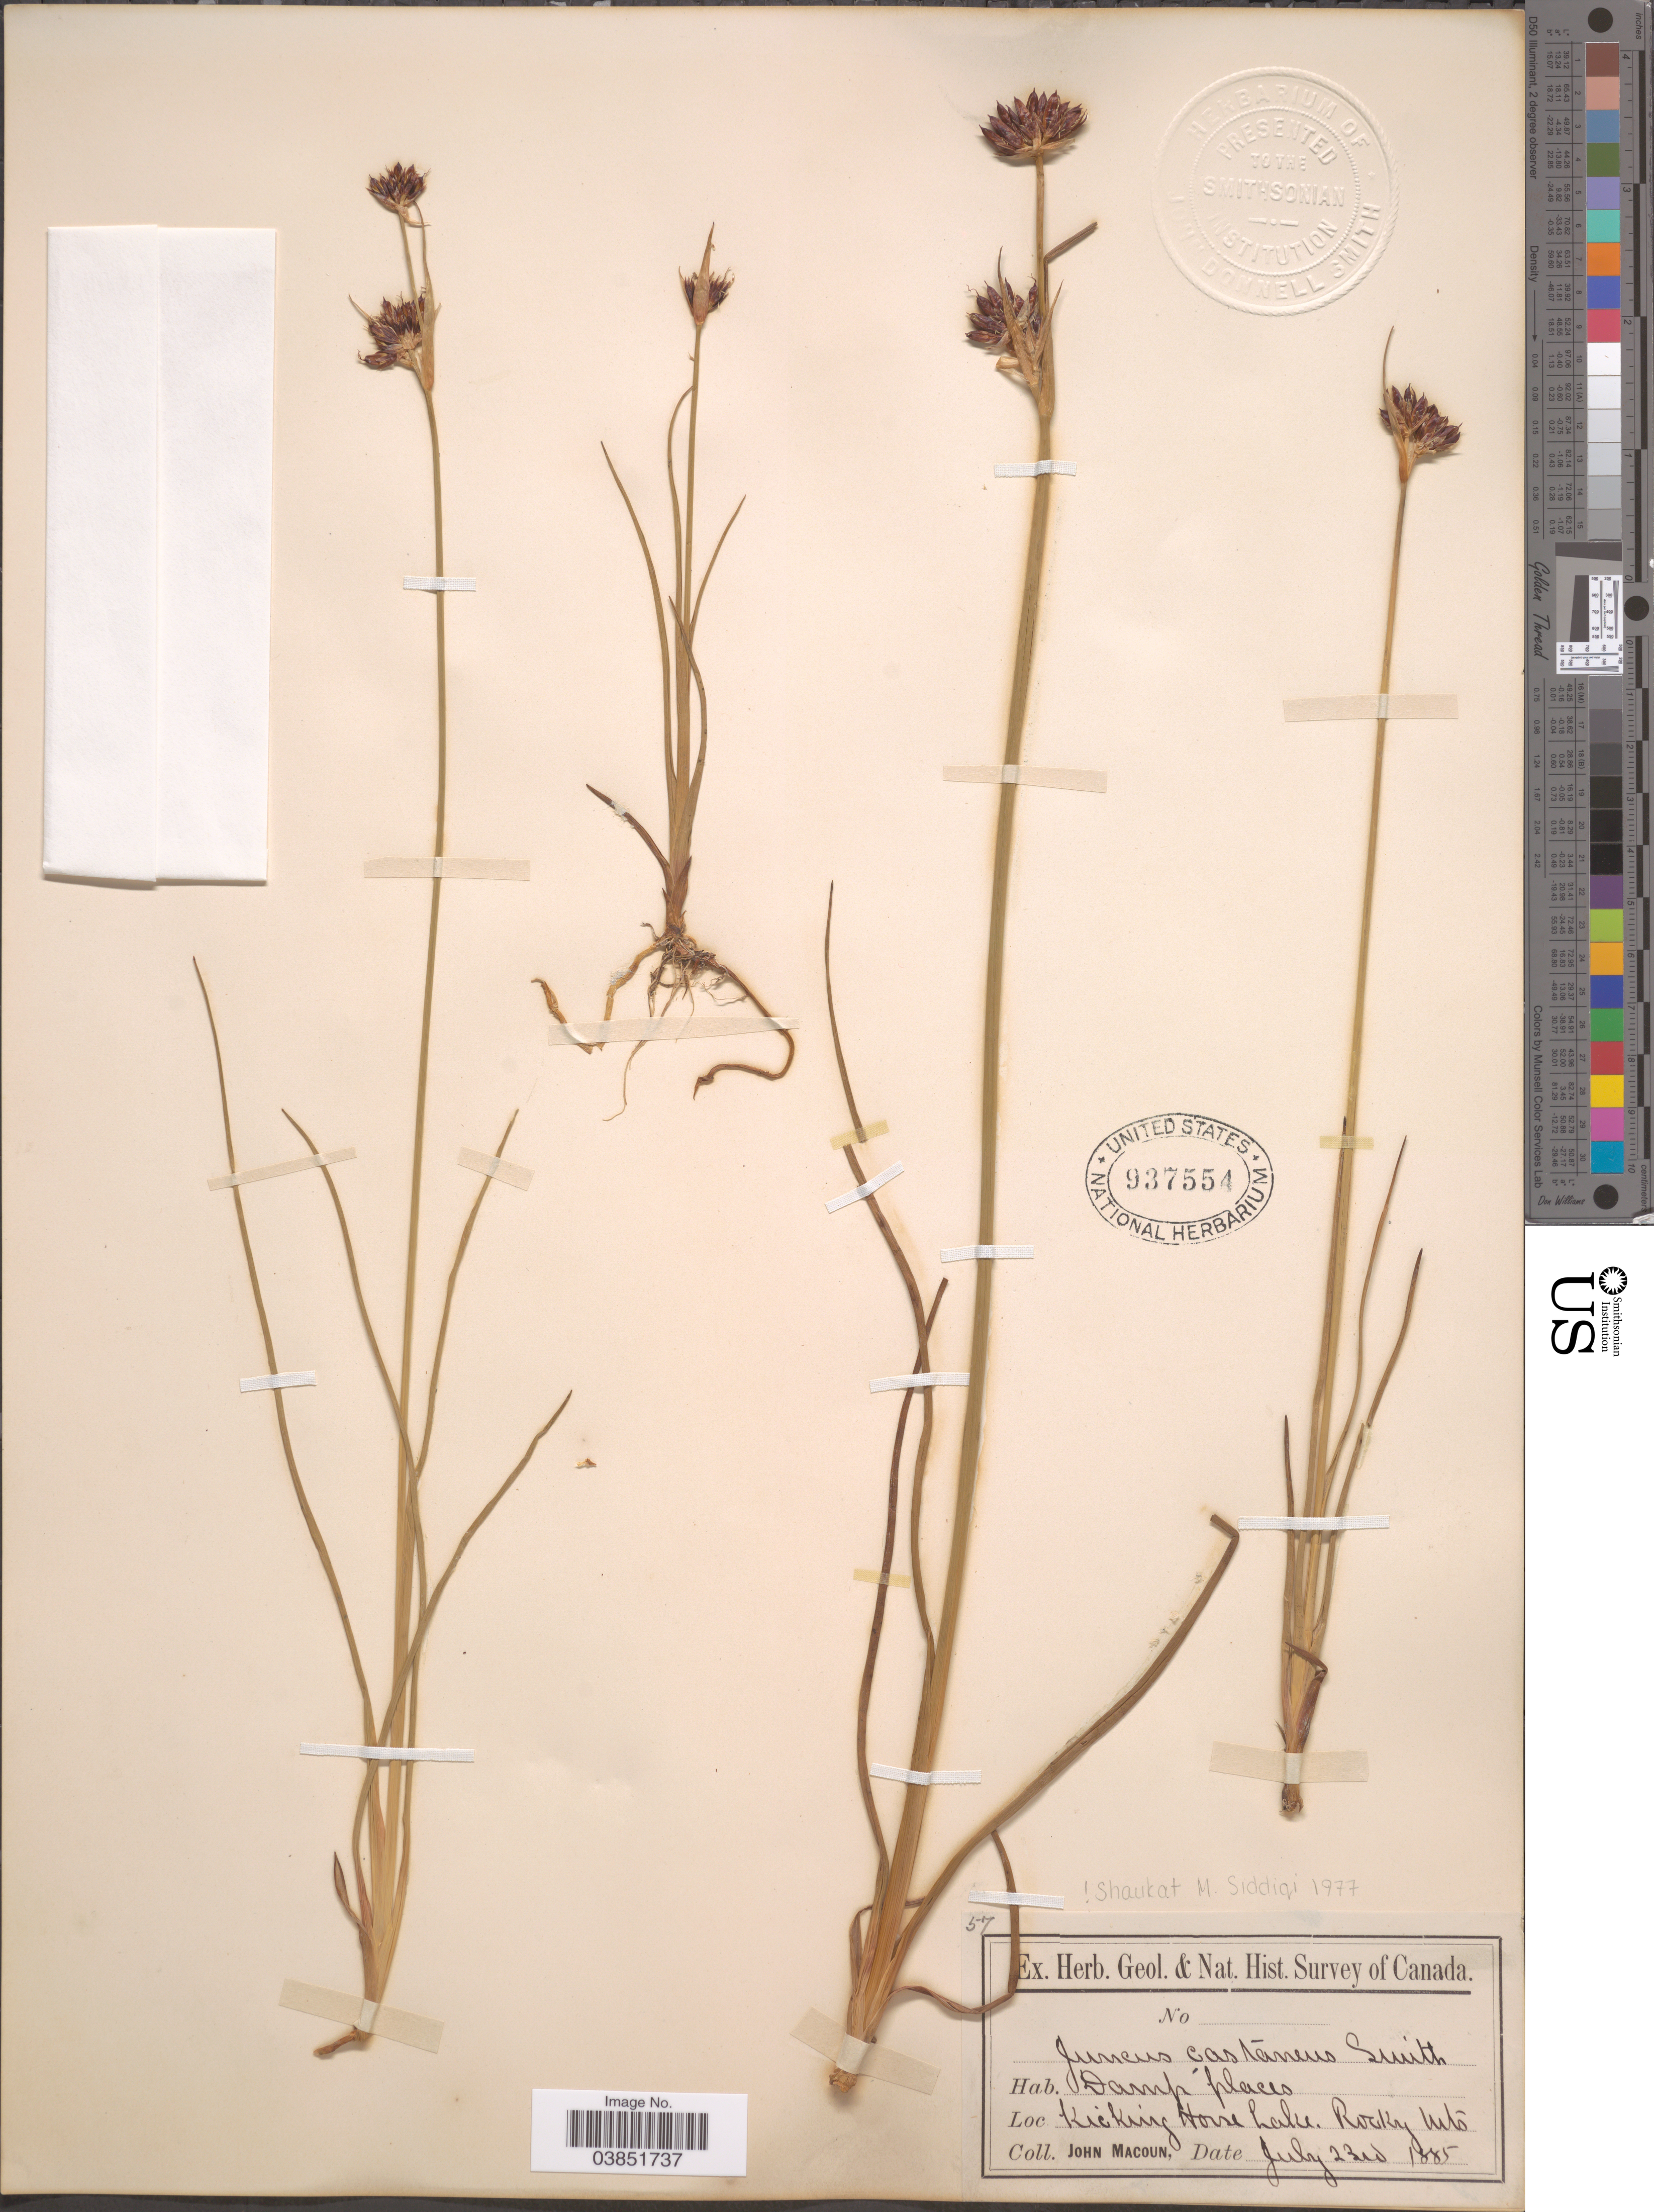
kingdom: Plantae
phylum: Tracheophyta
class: Liliopsida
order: Poales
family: Juncaceae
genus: Juncus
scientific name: Juncus castaneus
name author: Sm.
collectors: J. Macoun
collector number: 57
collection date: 1885-07-23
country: Canada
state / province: British Columbia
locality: Kicking Horse Lake. Rocky Mts.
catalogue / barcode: US 937554